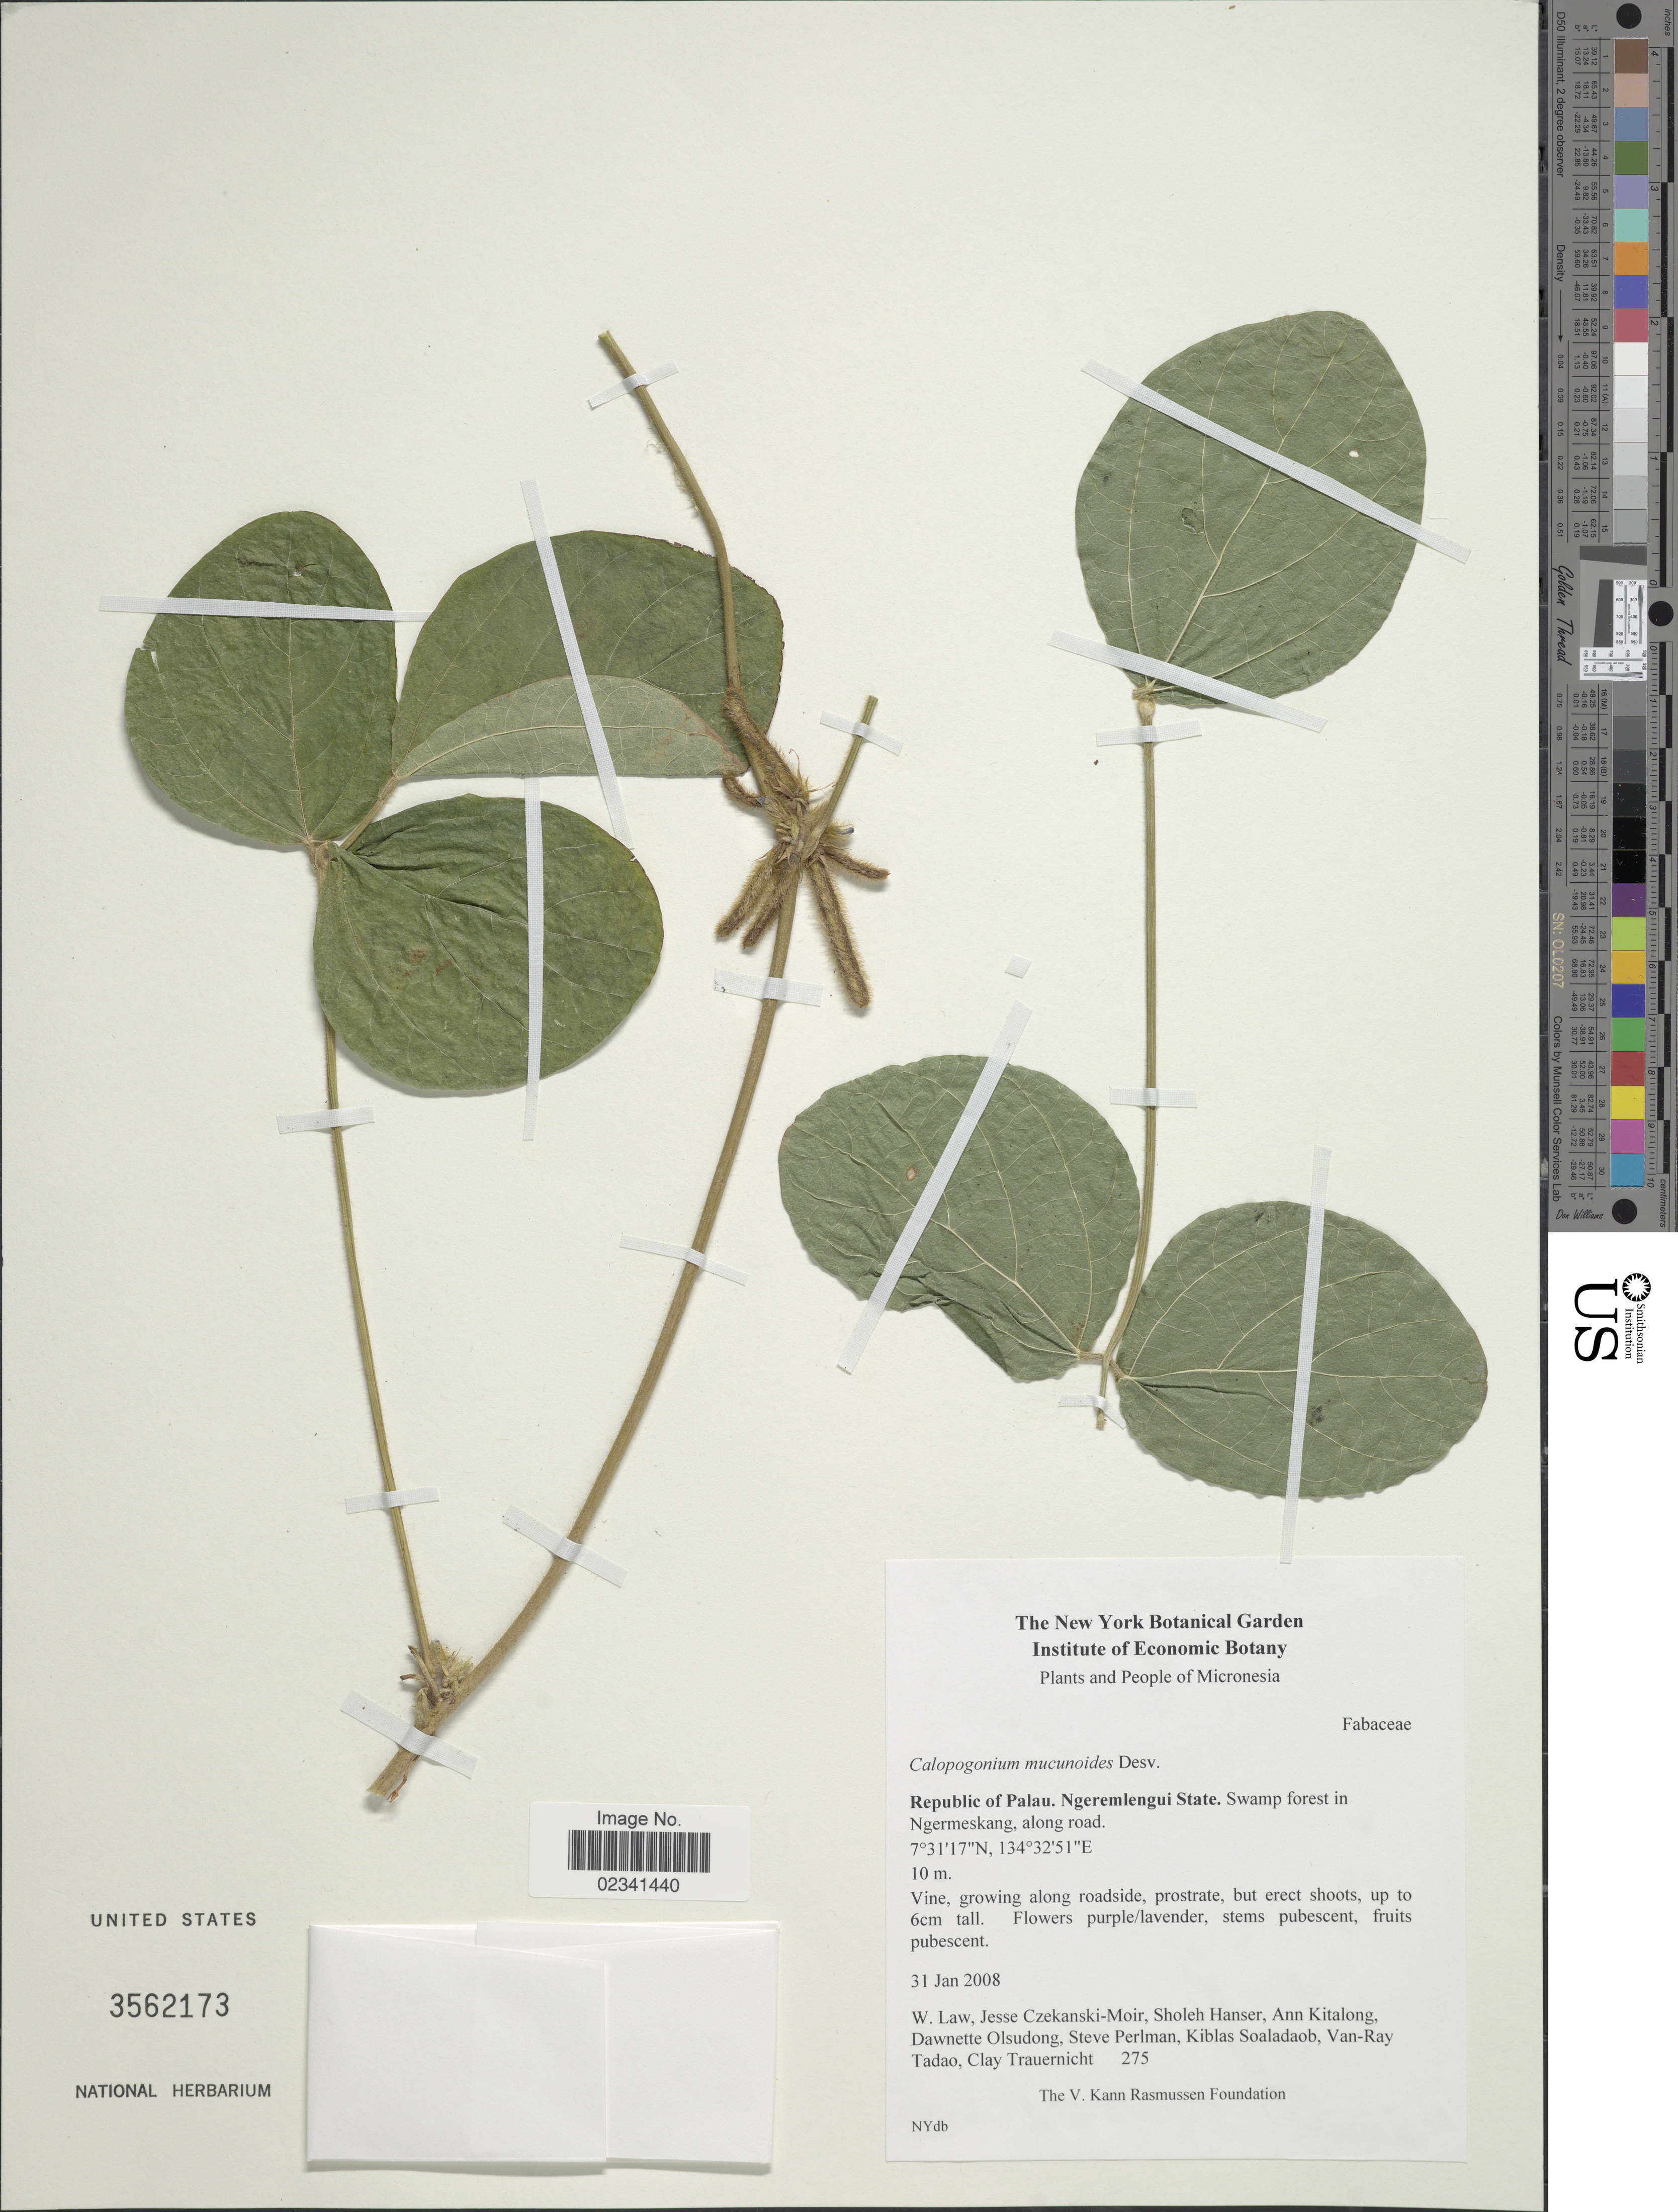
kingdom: Plantae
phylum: Tracheophyta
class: Magnoliopsida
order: Fabales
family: Fabaceae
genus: Calopogonium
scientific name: Calopogonium mucunoides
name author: Desv.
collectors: W. Law, J. Czekanski-Moir, S. Hanser, A. Kitalong & et al.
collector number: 275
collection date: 2008-01-31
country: Palau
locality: Republic of Palau. Ngeremlengui State. Swamp forest in Ngermeskang, along road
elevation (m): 10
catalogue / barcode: US 3562173